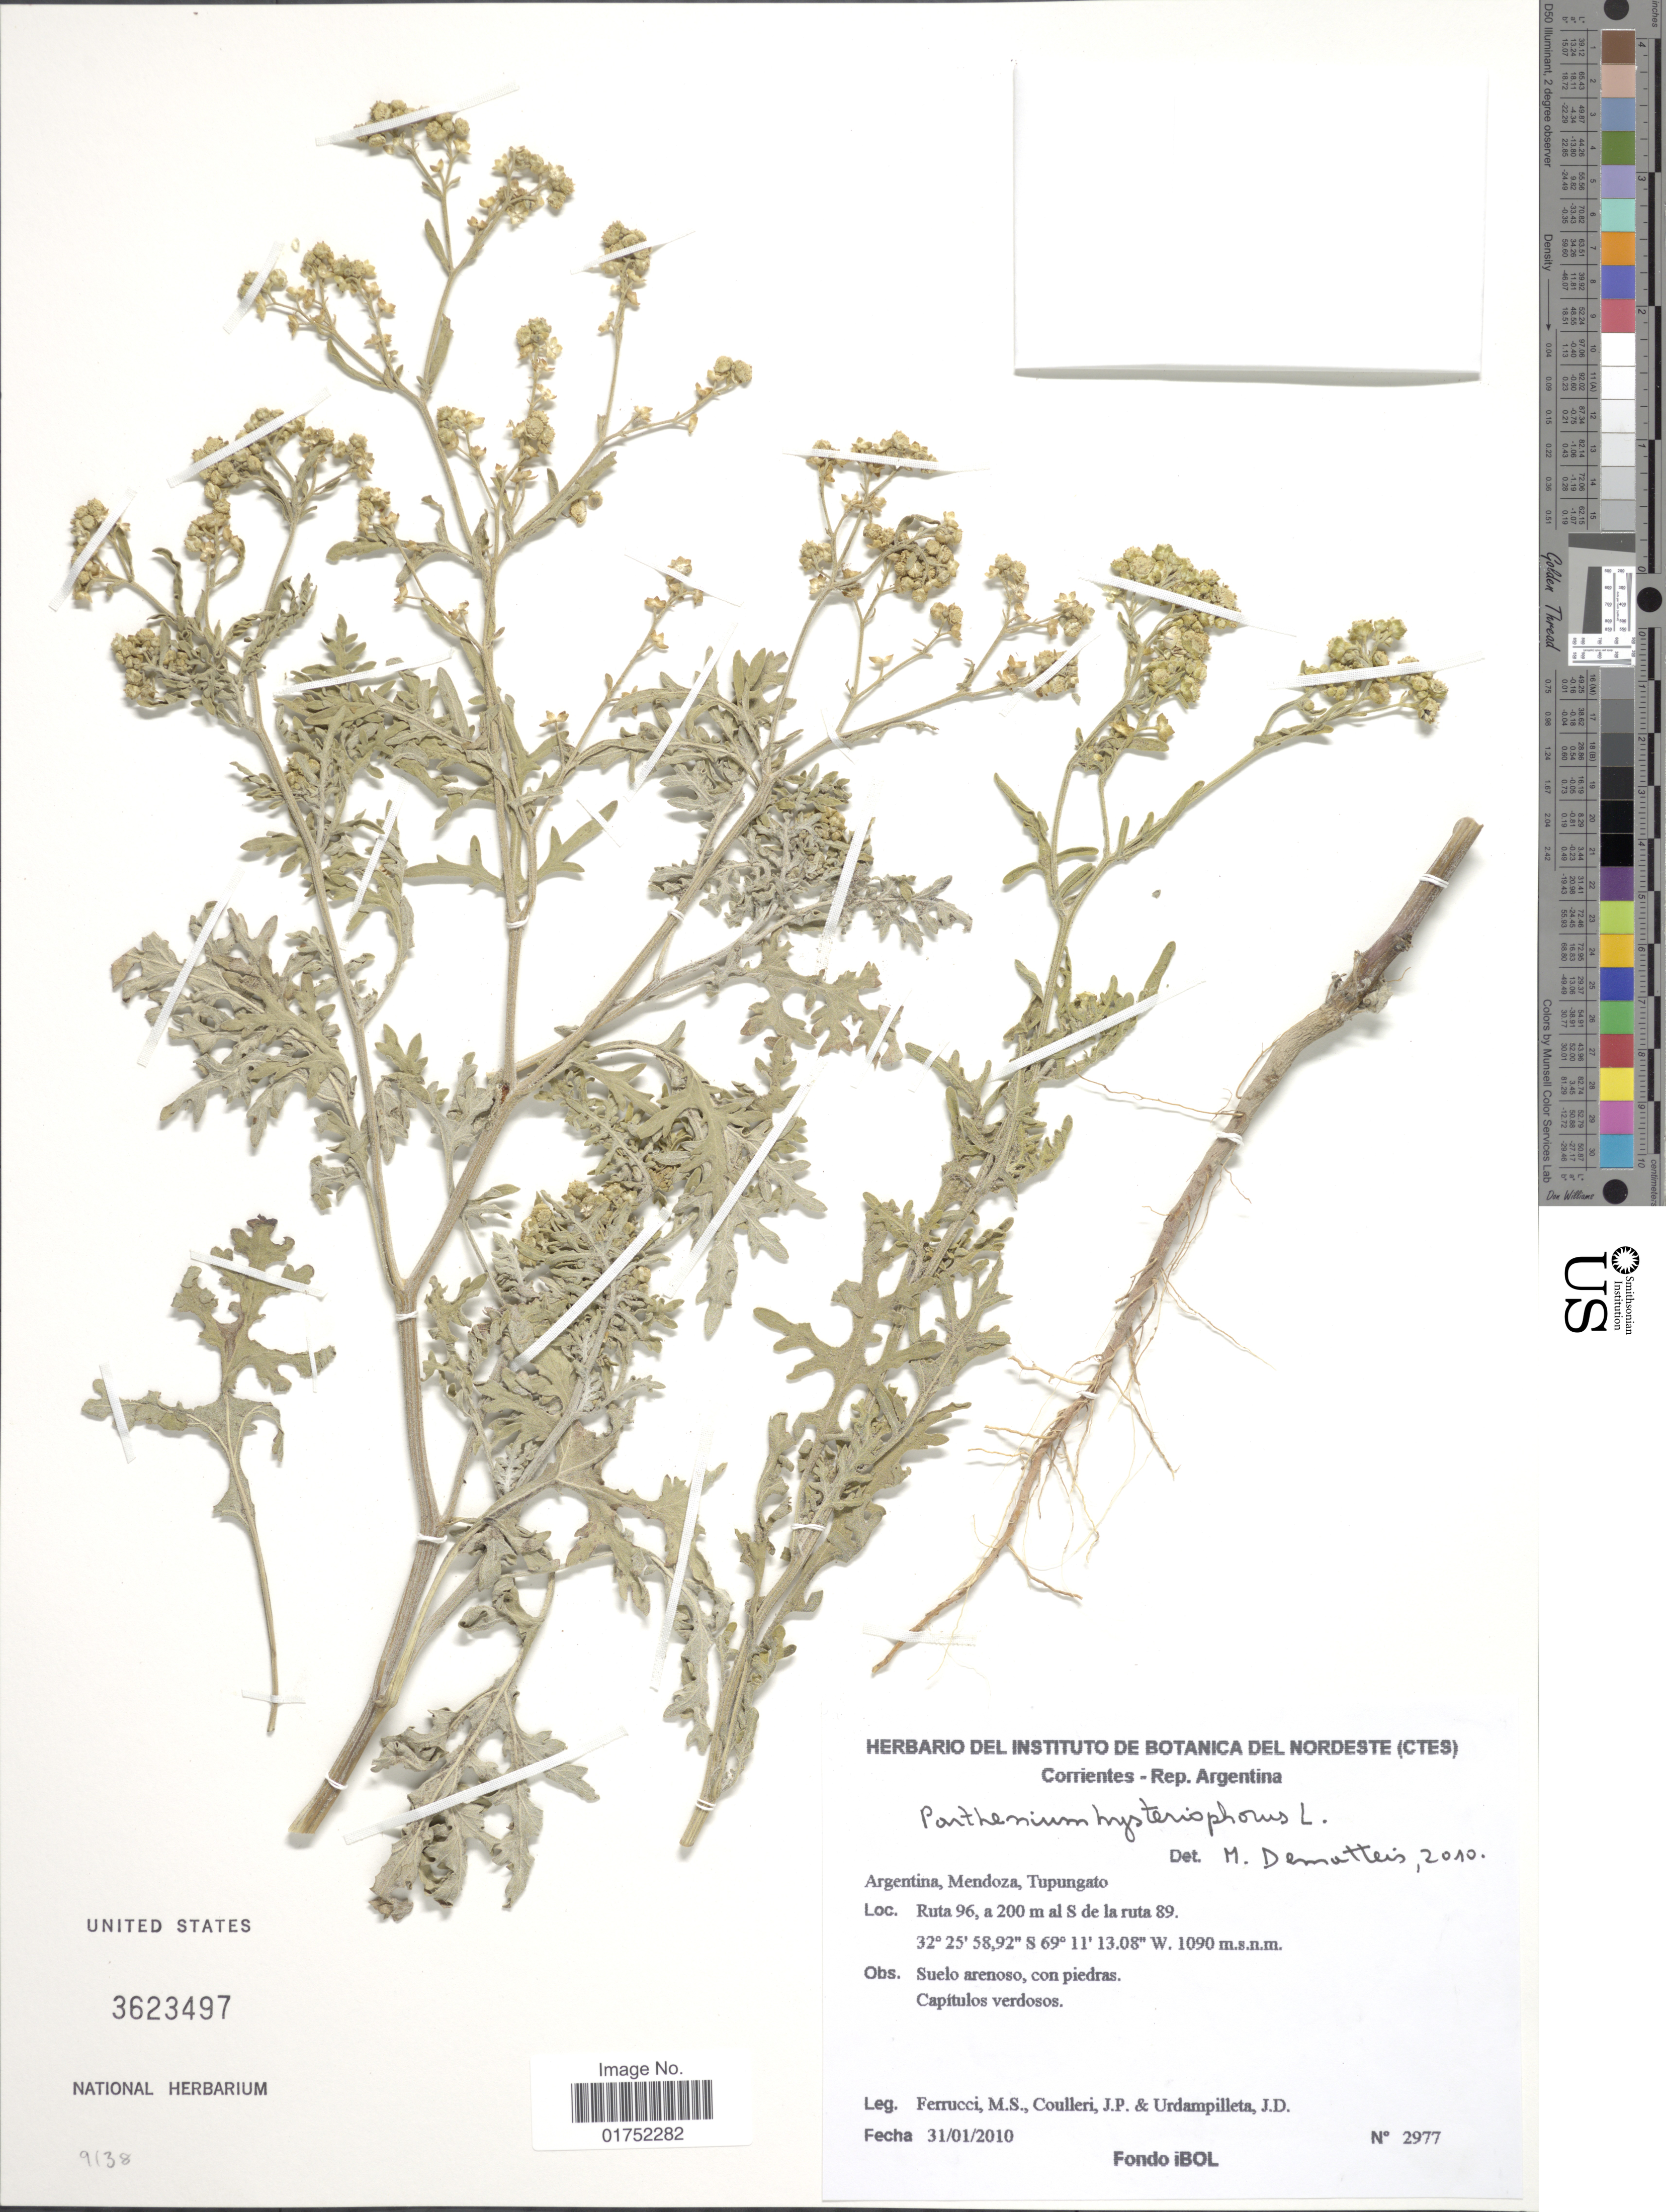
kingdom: Plantae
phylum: Tracheophyta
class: Magnoliopsida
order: Asterales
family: Asteraceae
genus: Parthenium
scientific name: Parthenium hysterophorus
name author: L.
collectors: M. S. Ferrucci, J. Coulleri & J. Urdampilleta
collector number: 2977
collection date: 2010-01-31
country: Argentina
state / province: Mendoza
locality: Tupungato, Ruta 96, 200 m S de la ruta 89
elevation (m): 1090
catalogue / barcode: US 3623497